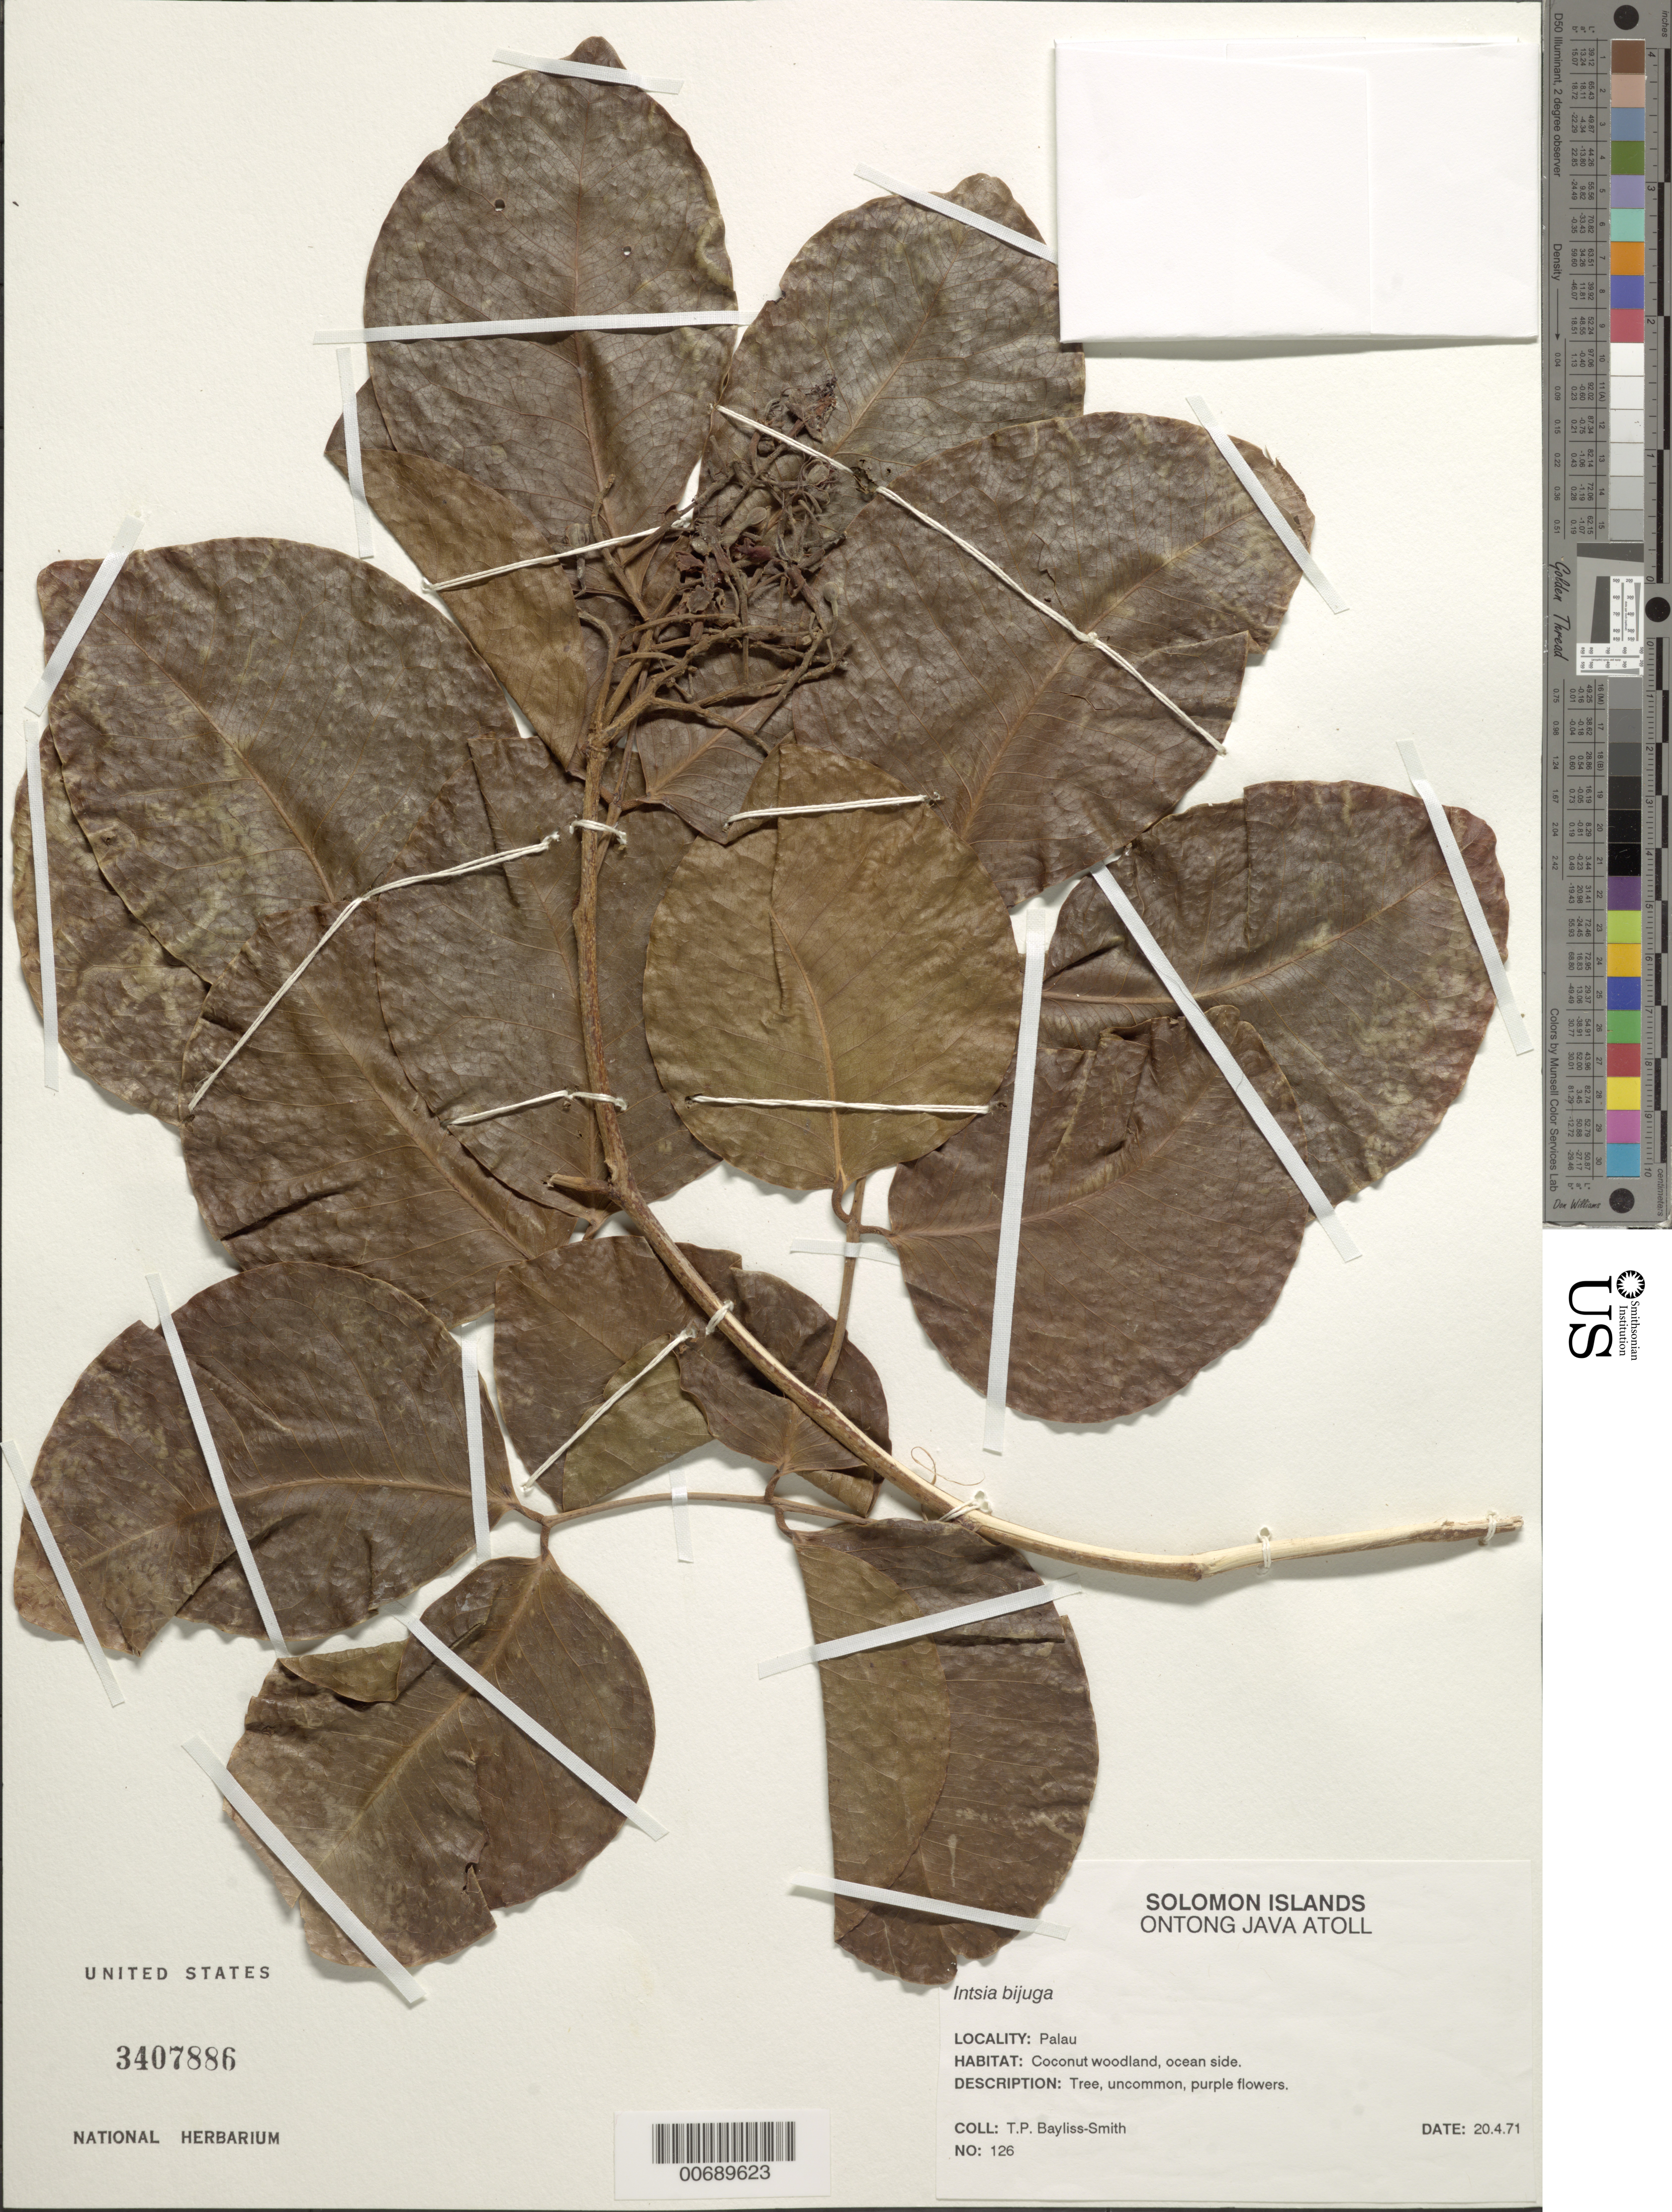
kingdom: Plantae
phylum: Tracheophyta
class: Magnoliopsida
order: Fabales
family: Fabaceae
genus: Intsia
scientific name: Intsia bijuga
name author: (Colebr.) Kuntze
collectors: T. P. Bayliss-Smith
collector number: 126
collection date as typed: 20 Apr 1971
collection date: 1971-04-20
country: Solomon Islands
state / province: Malaita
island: Ontong Java Atoll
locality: Ontong Java Atoll.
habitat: Coconut woodland, ocean side.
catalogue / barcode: US 3407886